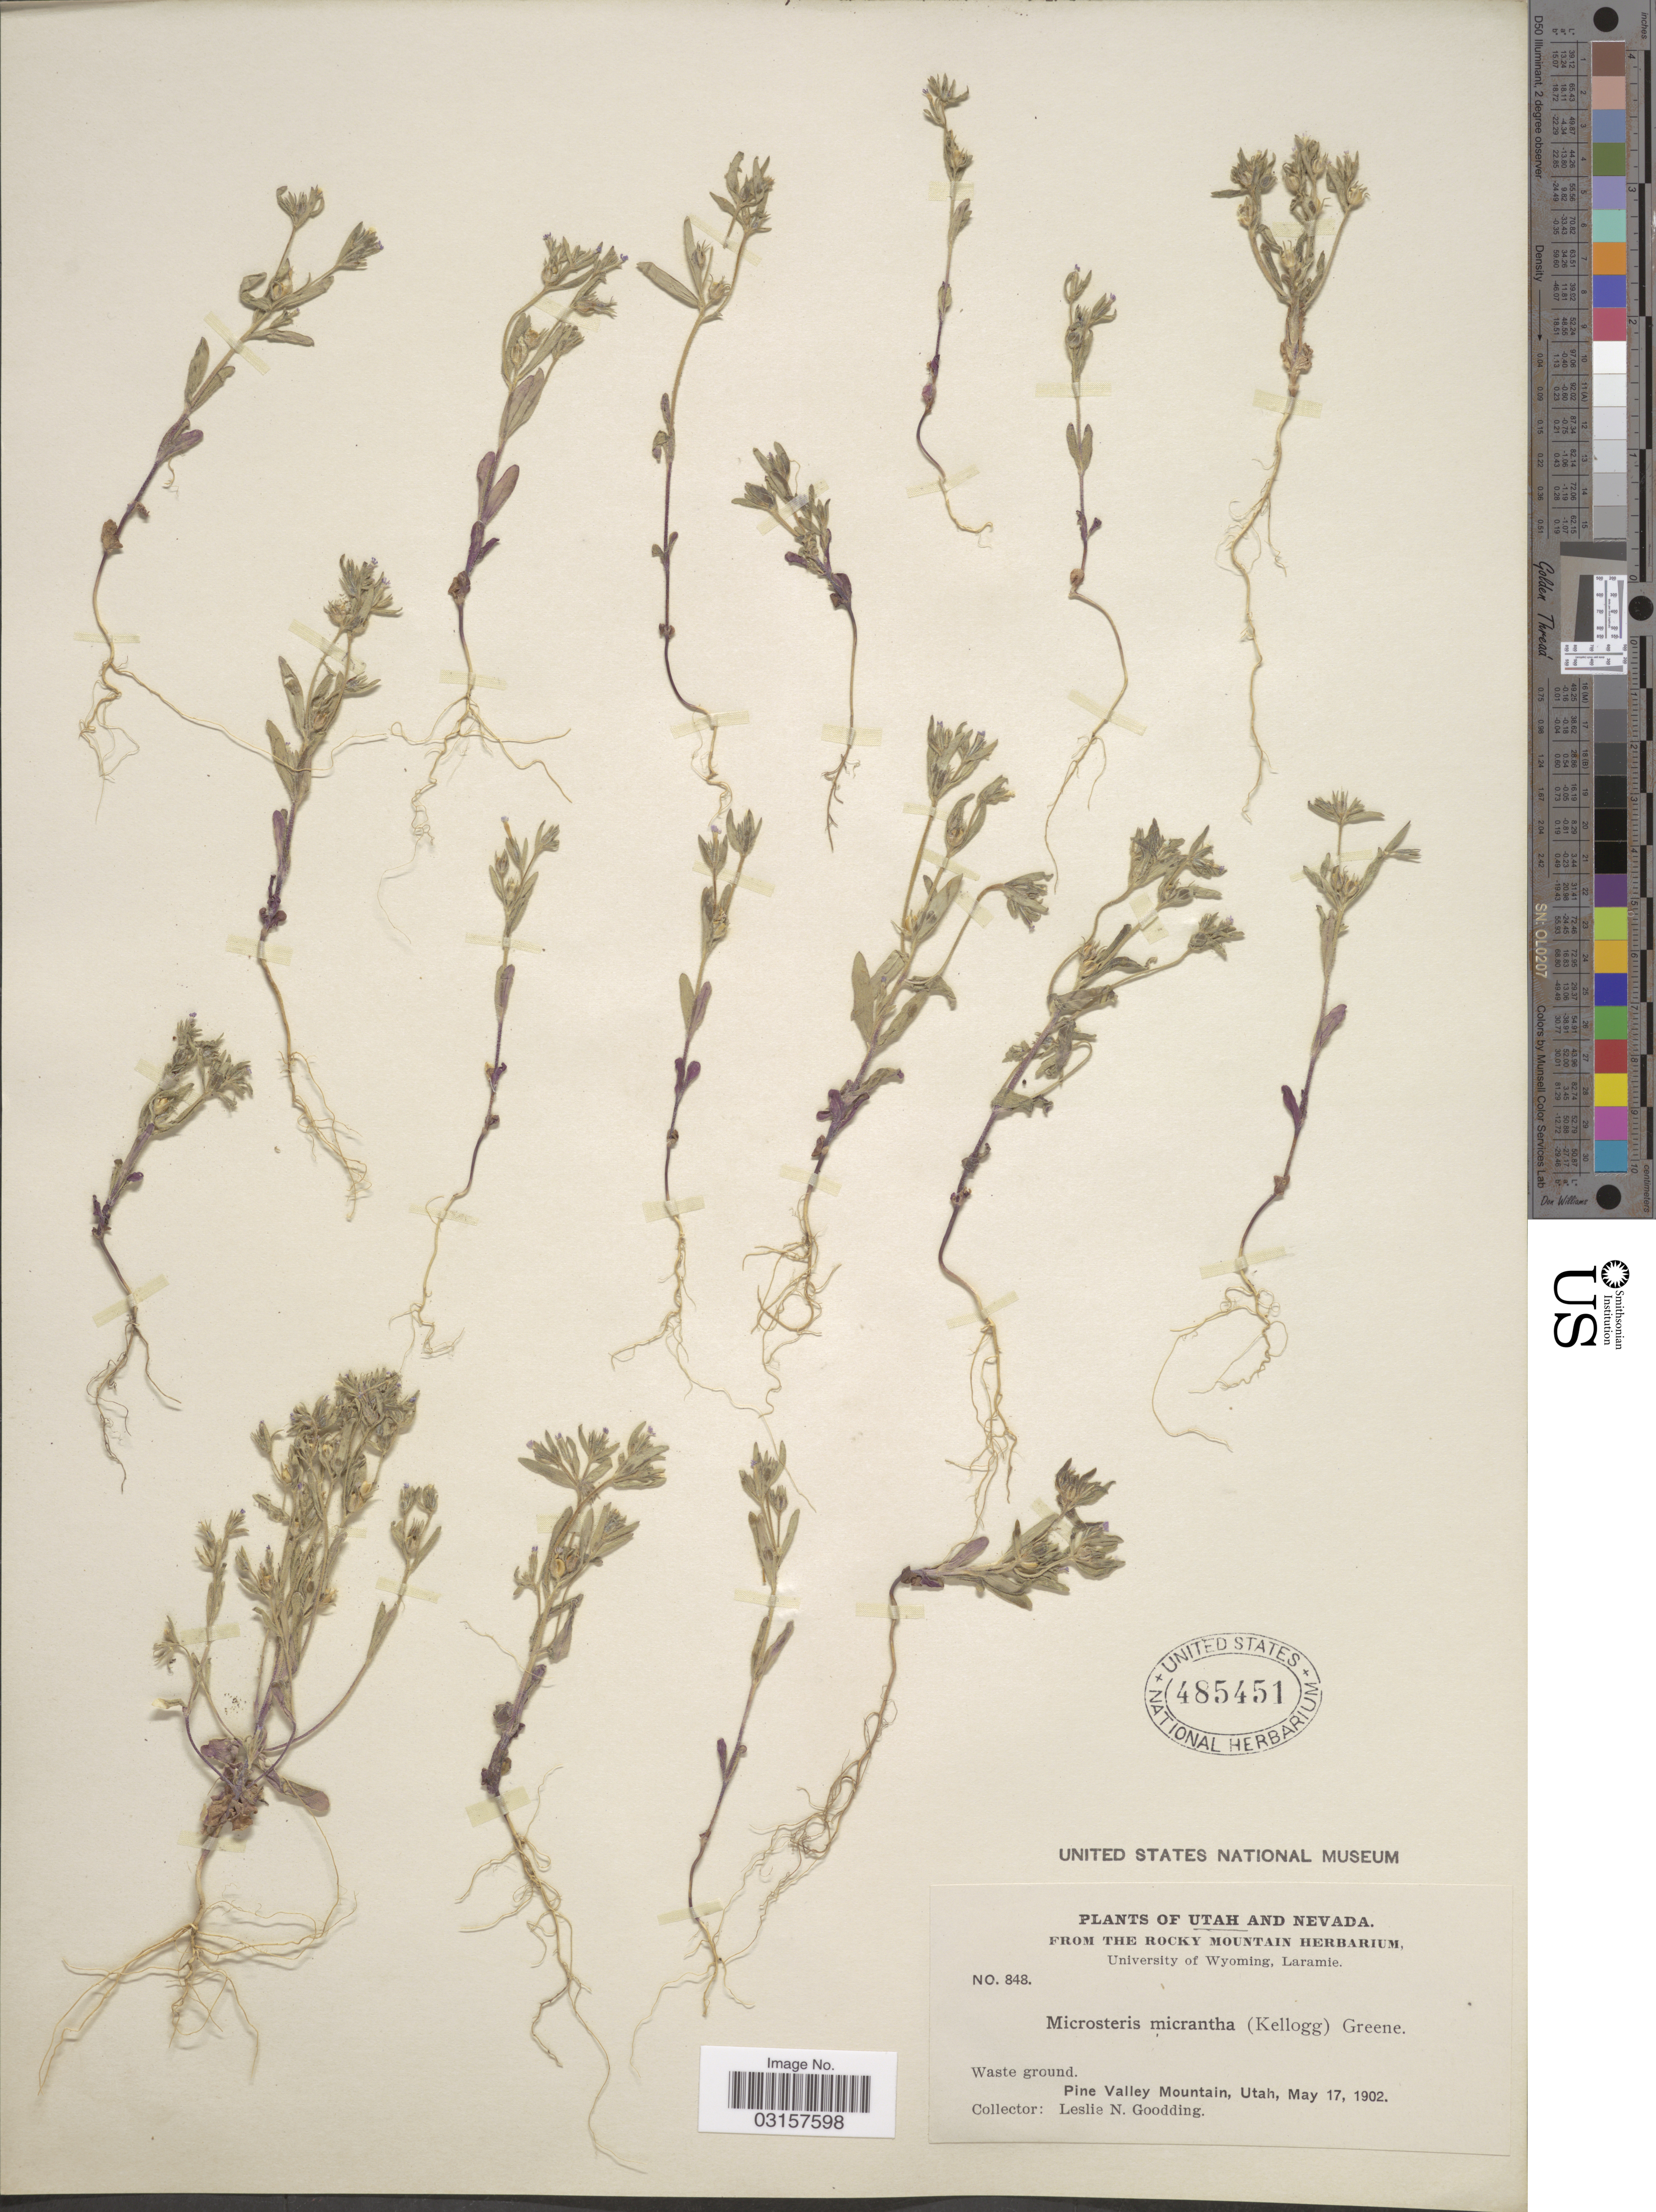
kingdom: Plantae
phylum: Tracheophyta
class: Magnoliopsida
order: Ericales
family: Polemoniaceae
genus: Microsteris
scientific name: Microsteris gracilis var. gracilis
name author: (Hook.) Greene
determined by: (US) Smithsonian Institution - National Museum of Natural History - Department of Botany (UNITED STATES)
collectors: L. N. Goodding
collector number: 848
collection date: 1902-05-17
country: United States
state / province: Utah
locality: Pine Valley Mountain.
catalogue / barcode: US 485451